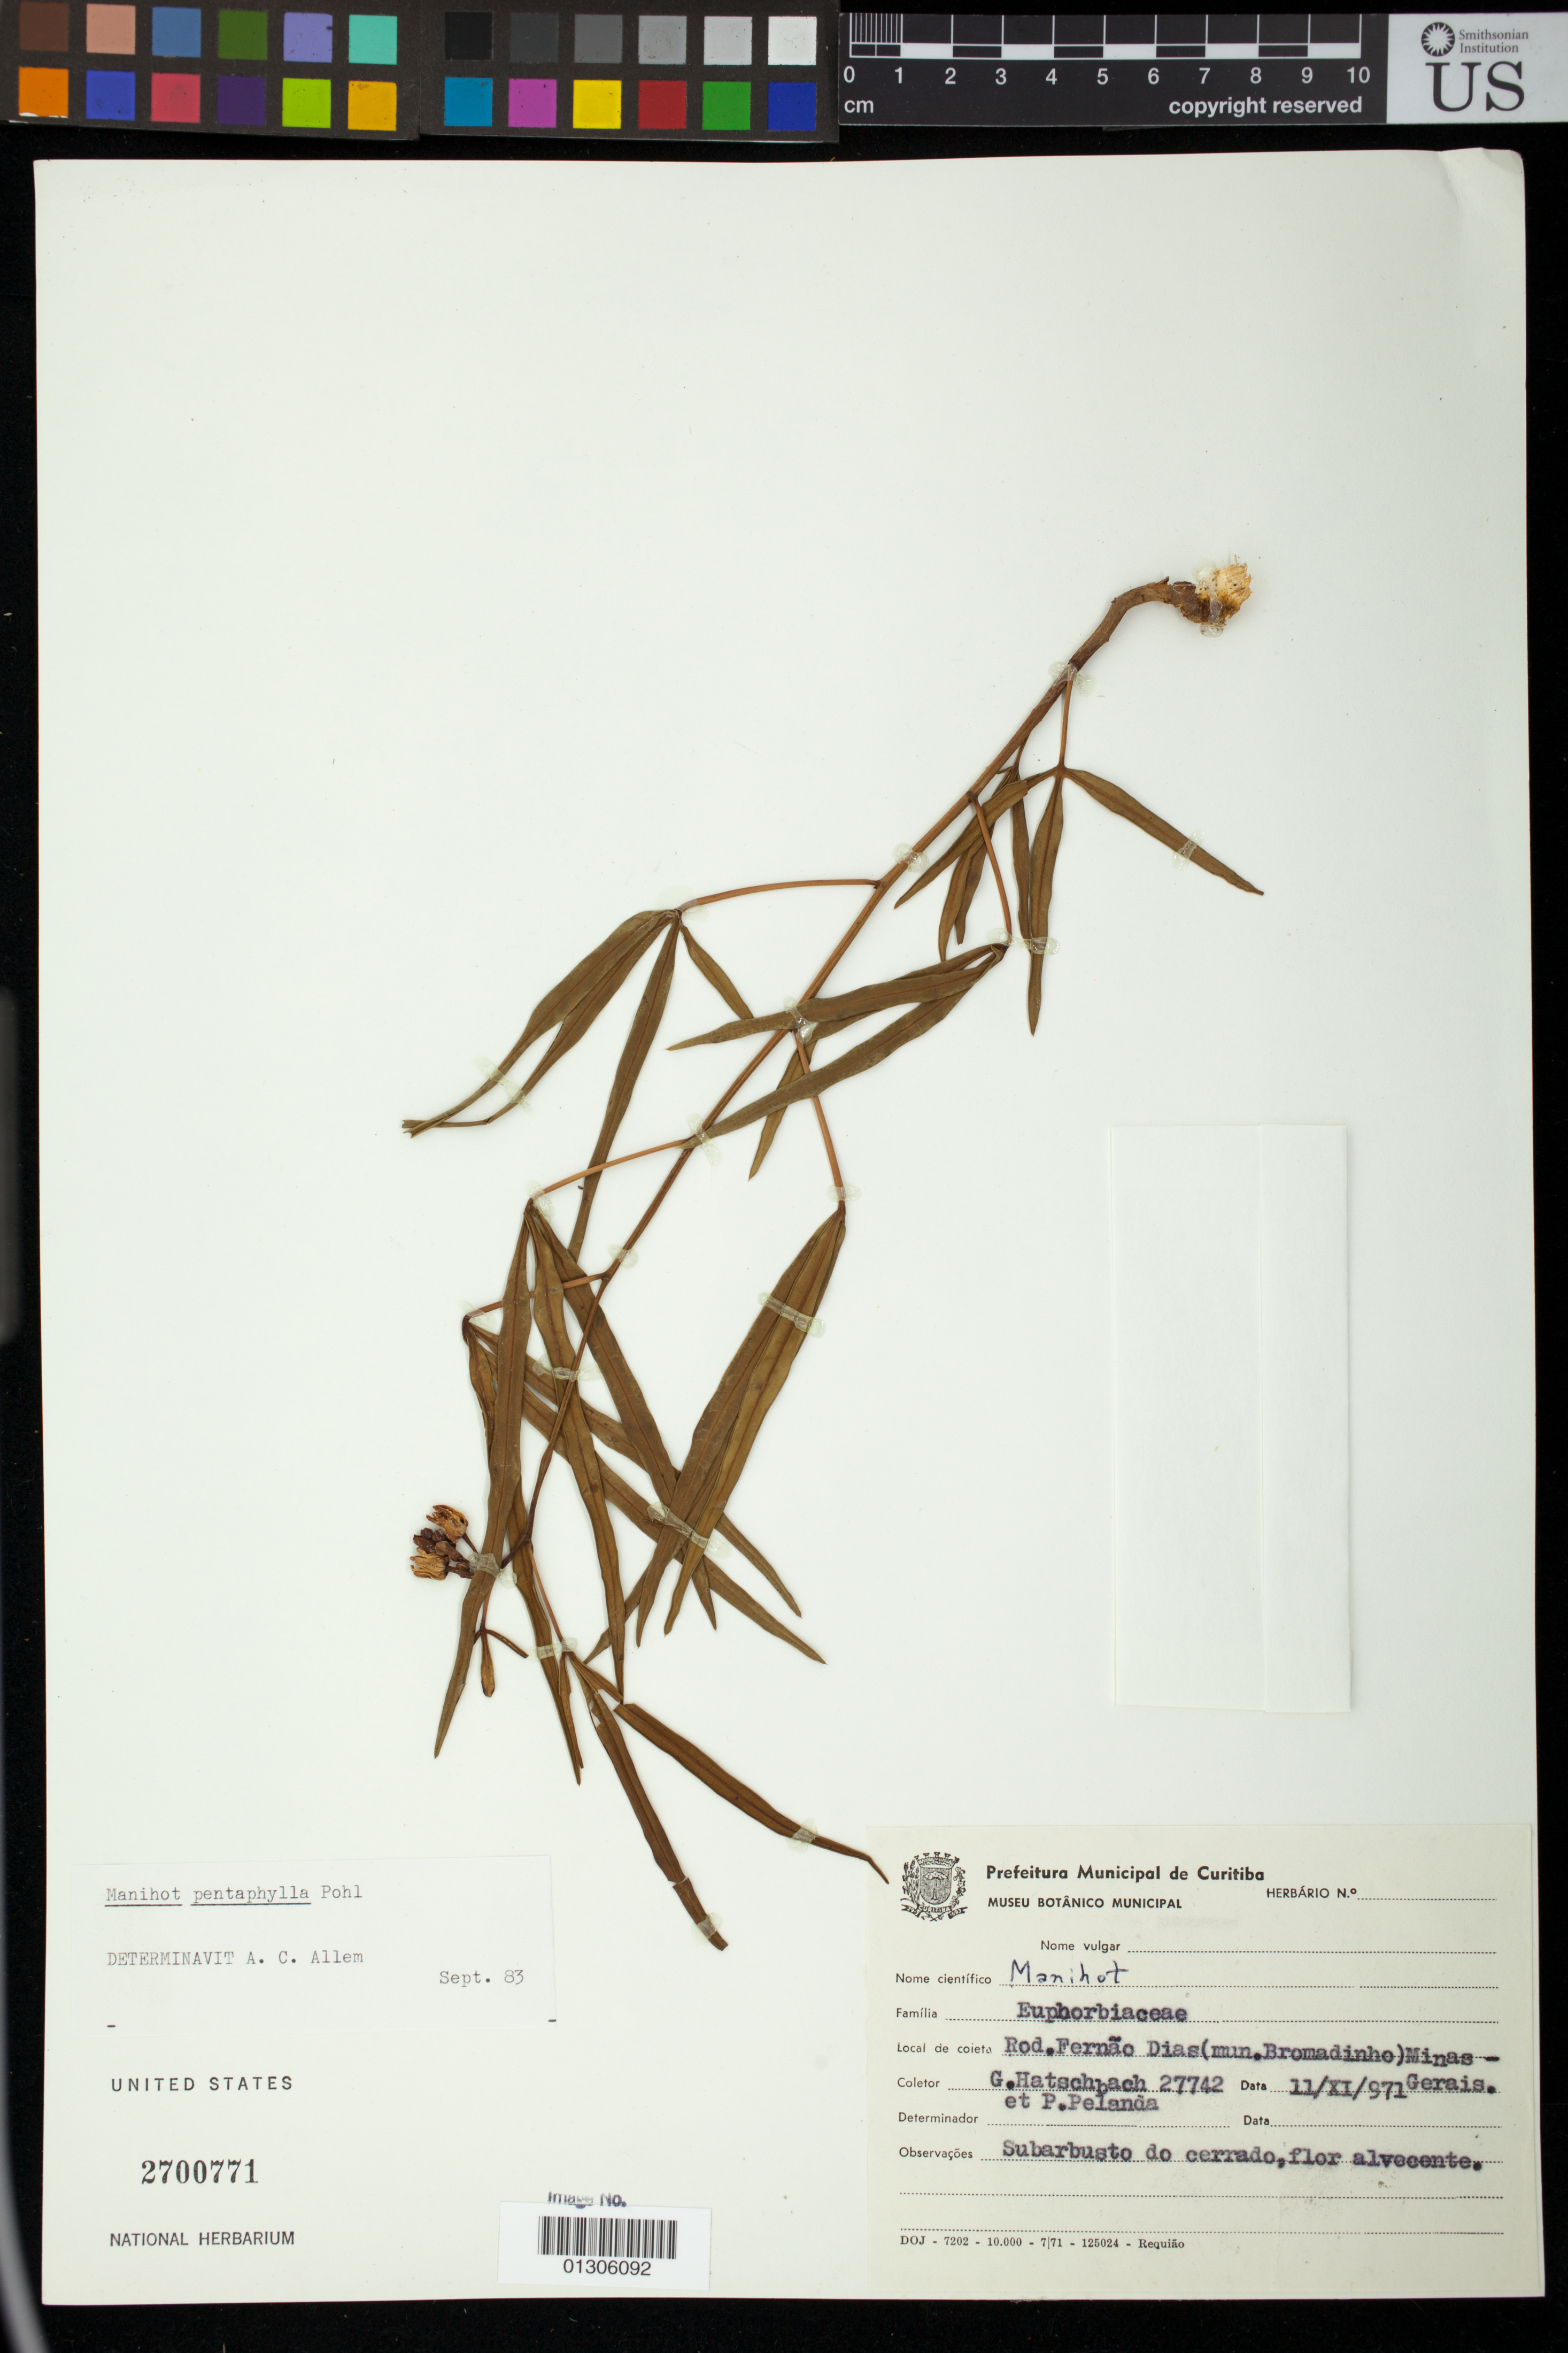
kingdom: Plantae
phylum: Tracheophyta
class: Magnoliopsida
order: Malpighiales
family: Euphorbiaceae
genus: Manihot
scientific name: Manihot pentaphylla subsp. pentaphylla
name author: Pohl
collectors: G. Hatschbach & P. Pelanda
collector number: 27742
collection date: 1971-11-11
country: Brazil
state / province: Minas Gerais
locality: Rod. Fernao Dias(mun. Bromadinho)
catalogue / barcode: US 2700771